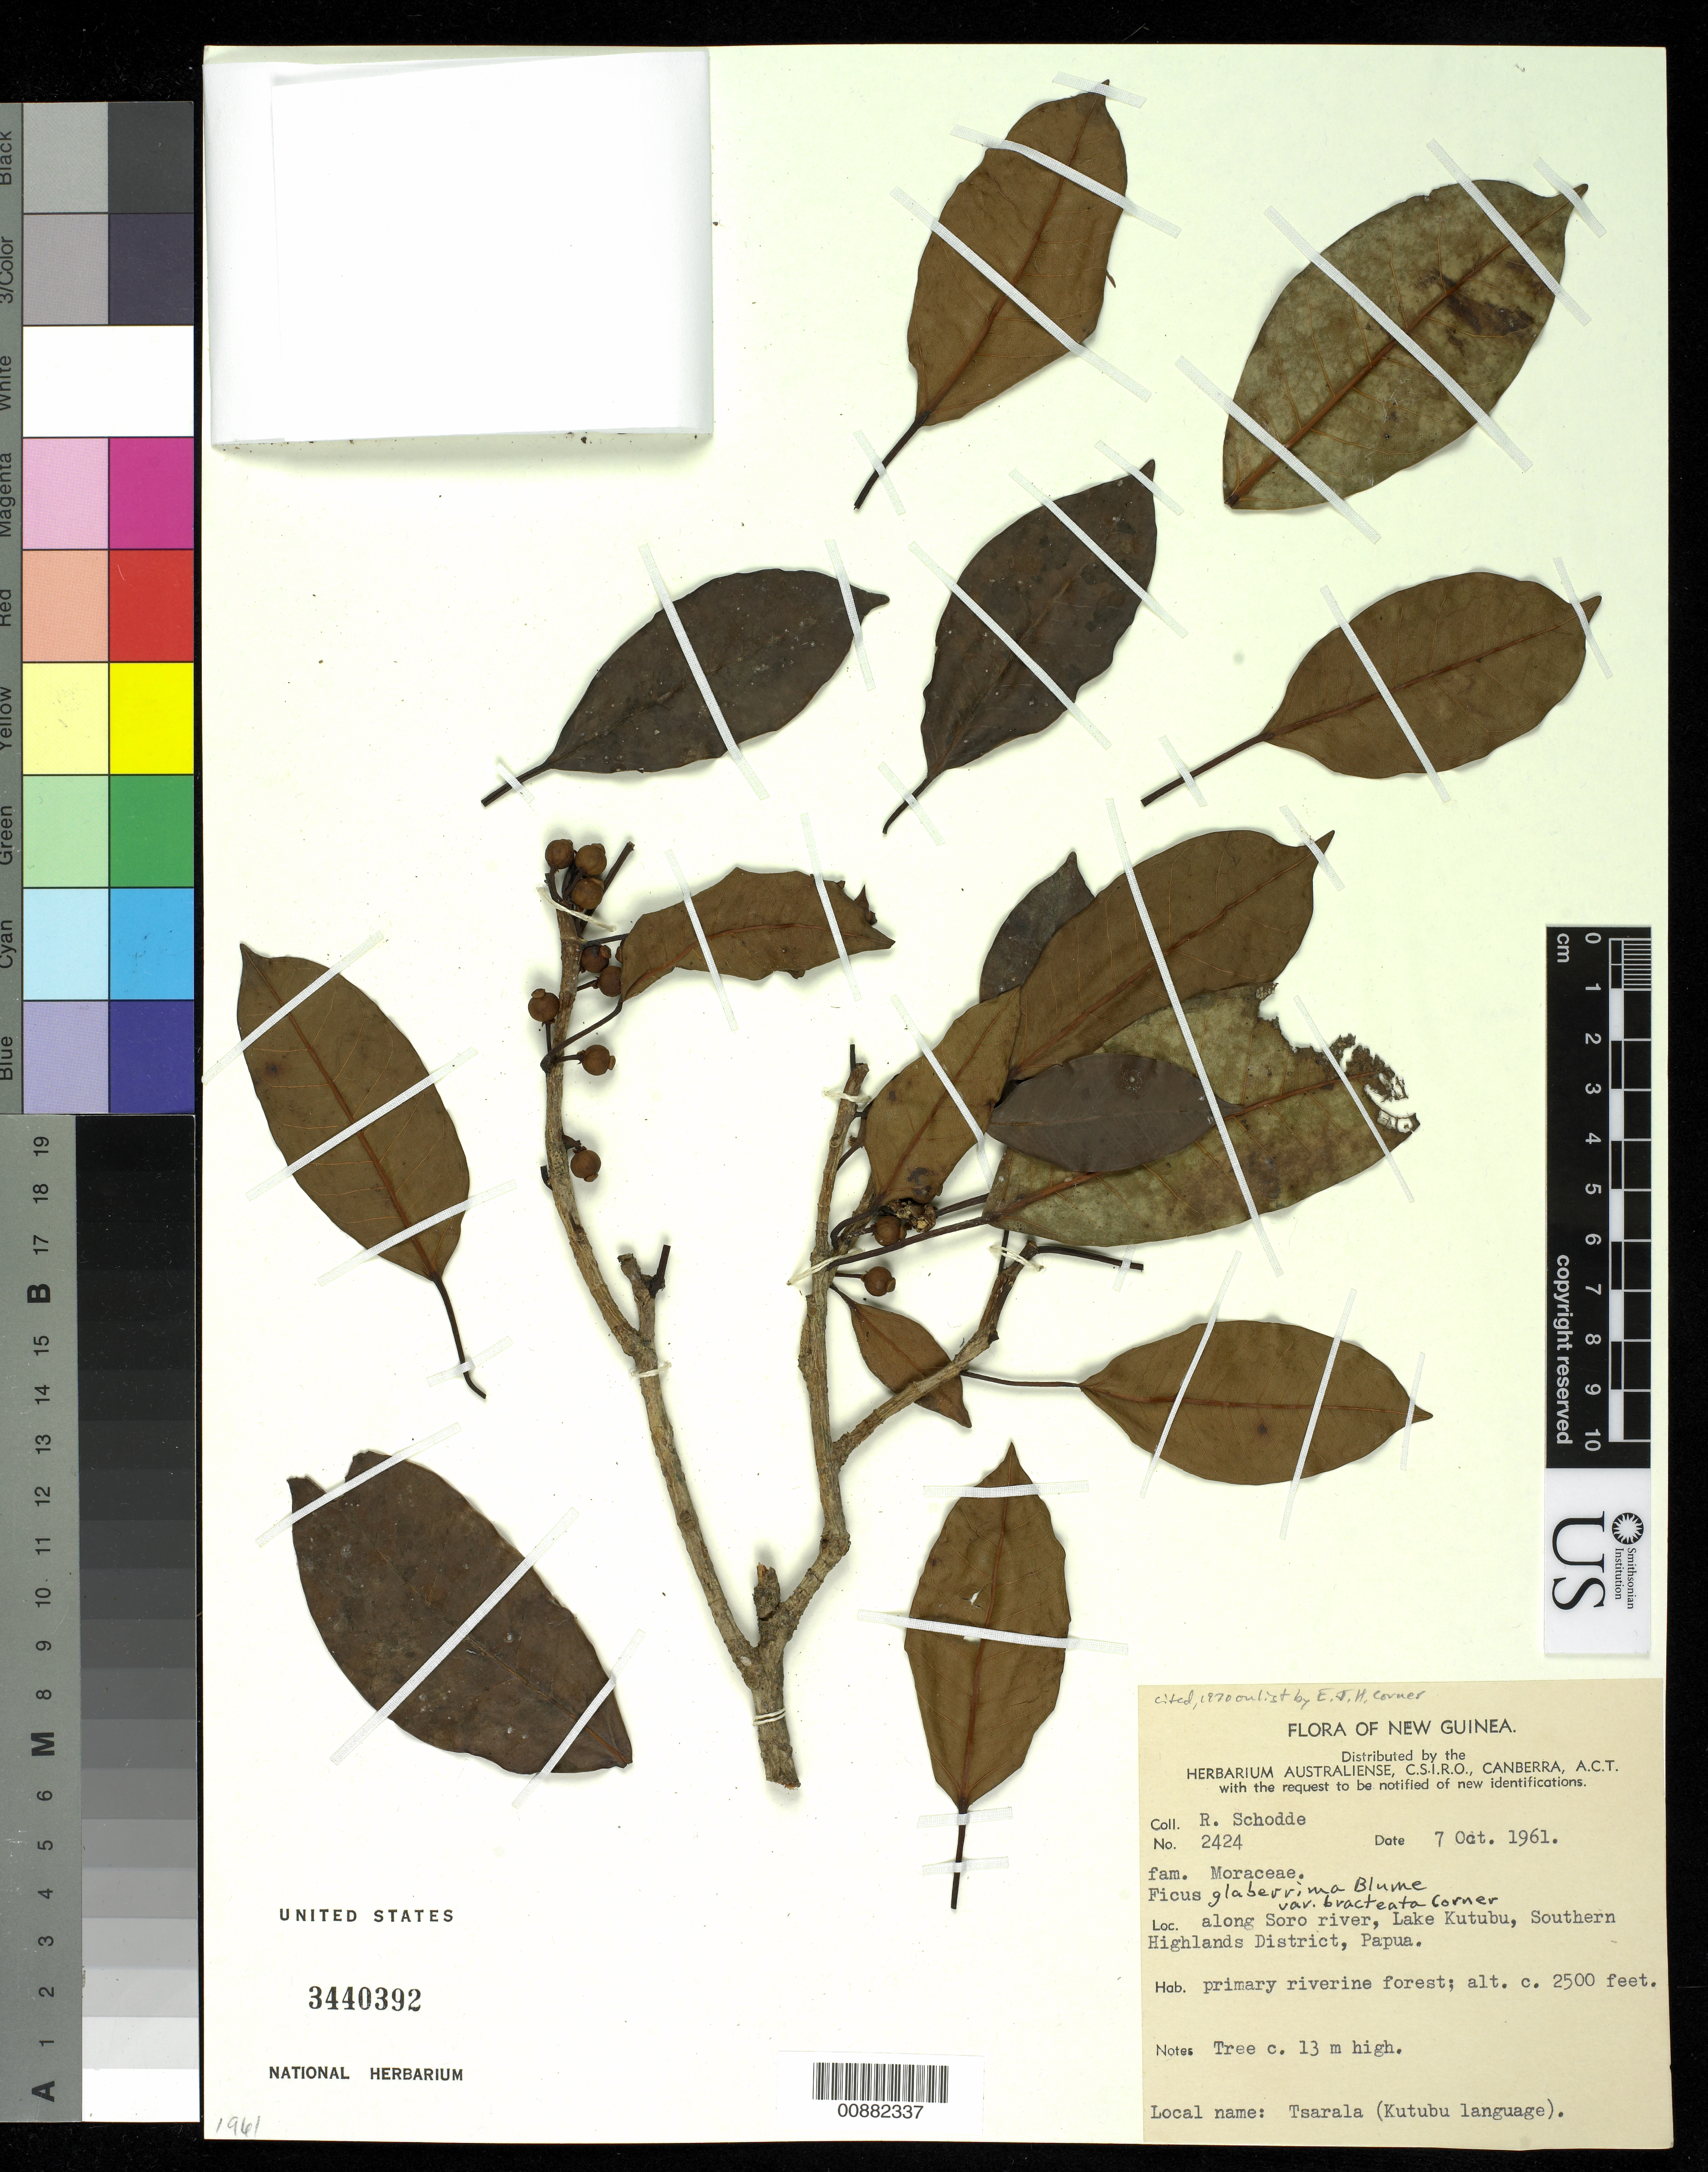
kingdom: Plantae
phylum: Tracheophyta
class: Magnoliopsida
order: Rosales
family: Moraceae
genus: Ficus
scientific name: Ficus glaberrima var. bracteata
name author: Corner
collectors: R. Schodde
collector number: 2424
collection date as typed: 07 Oct 1961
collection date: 1961-10-07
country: Papua New Guinea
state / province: Southern Highlands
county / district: Kutubu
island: New Guinea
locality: Southern Highlands, Soro River, Lake Kutubu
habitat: Primary riverine forest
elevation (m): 762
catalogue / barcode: US 3440392